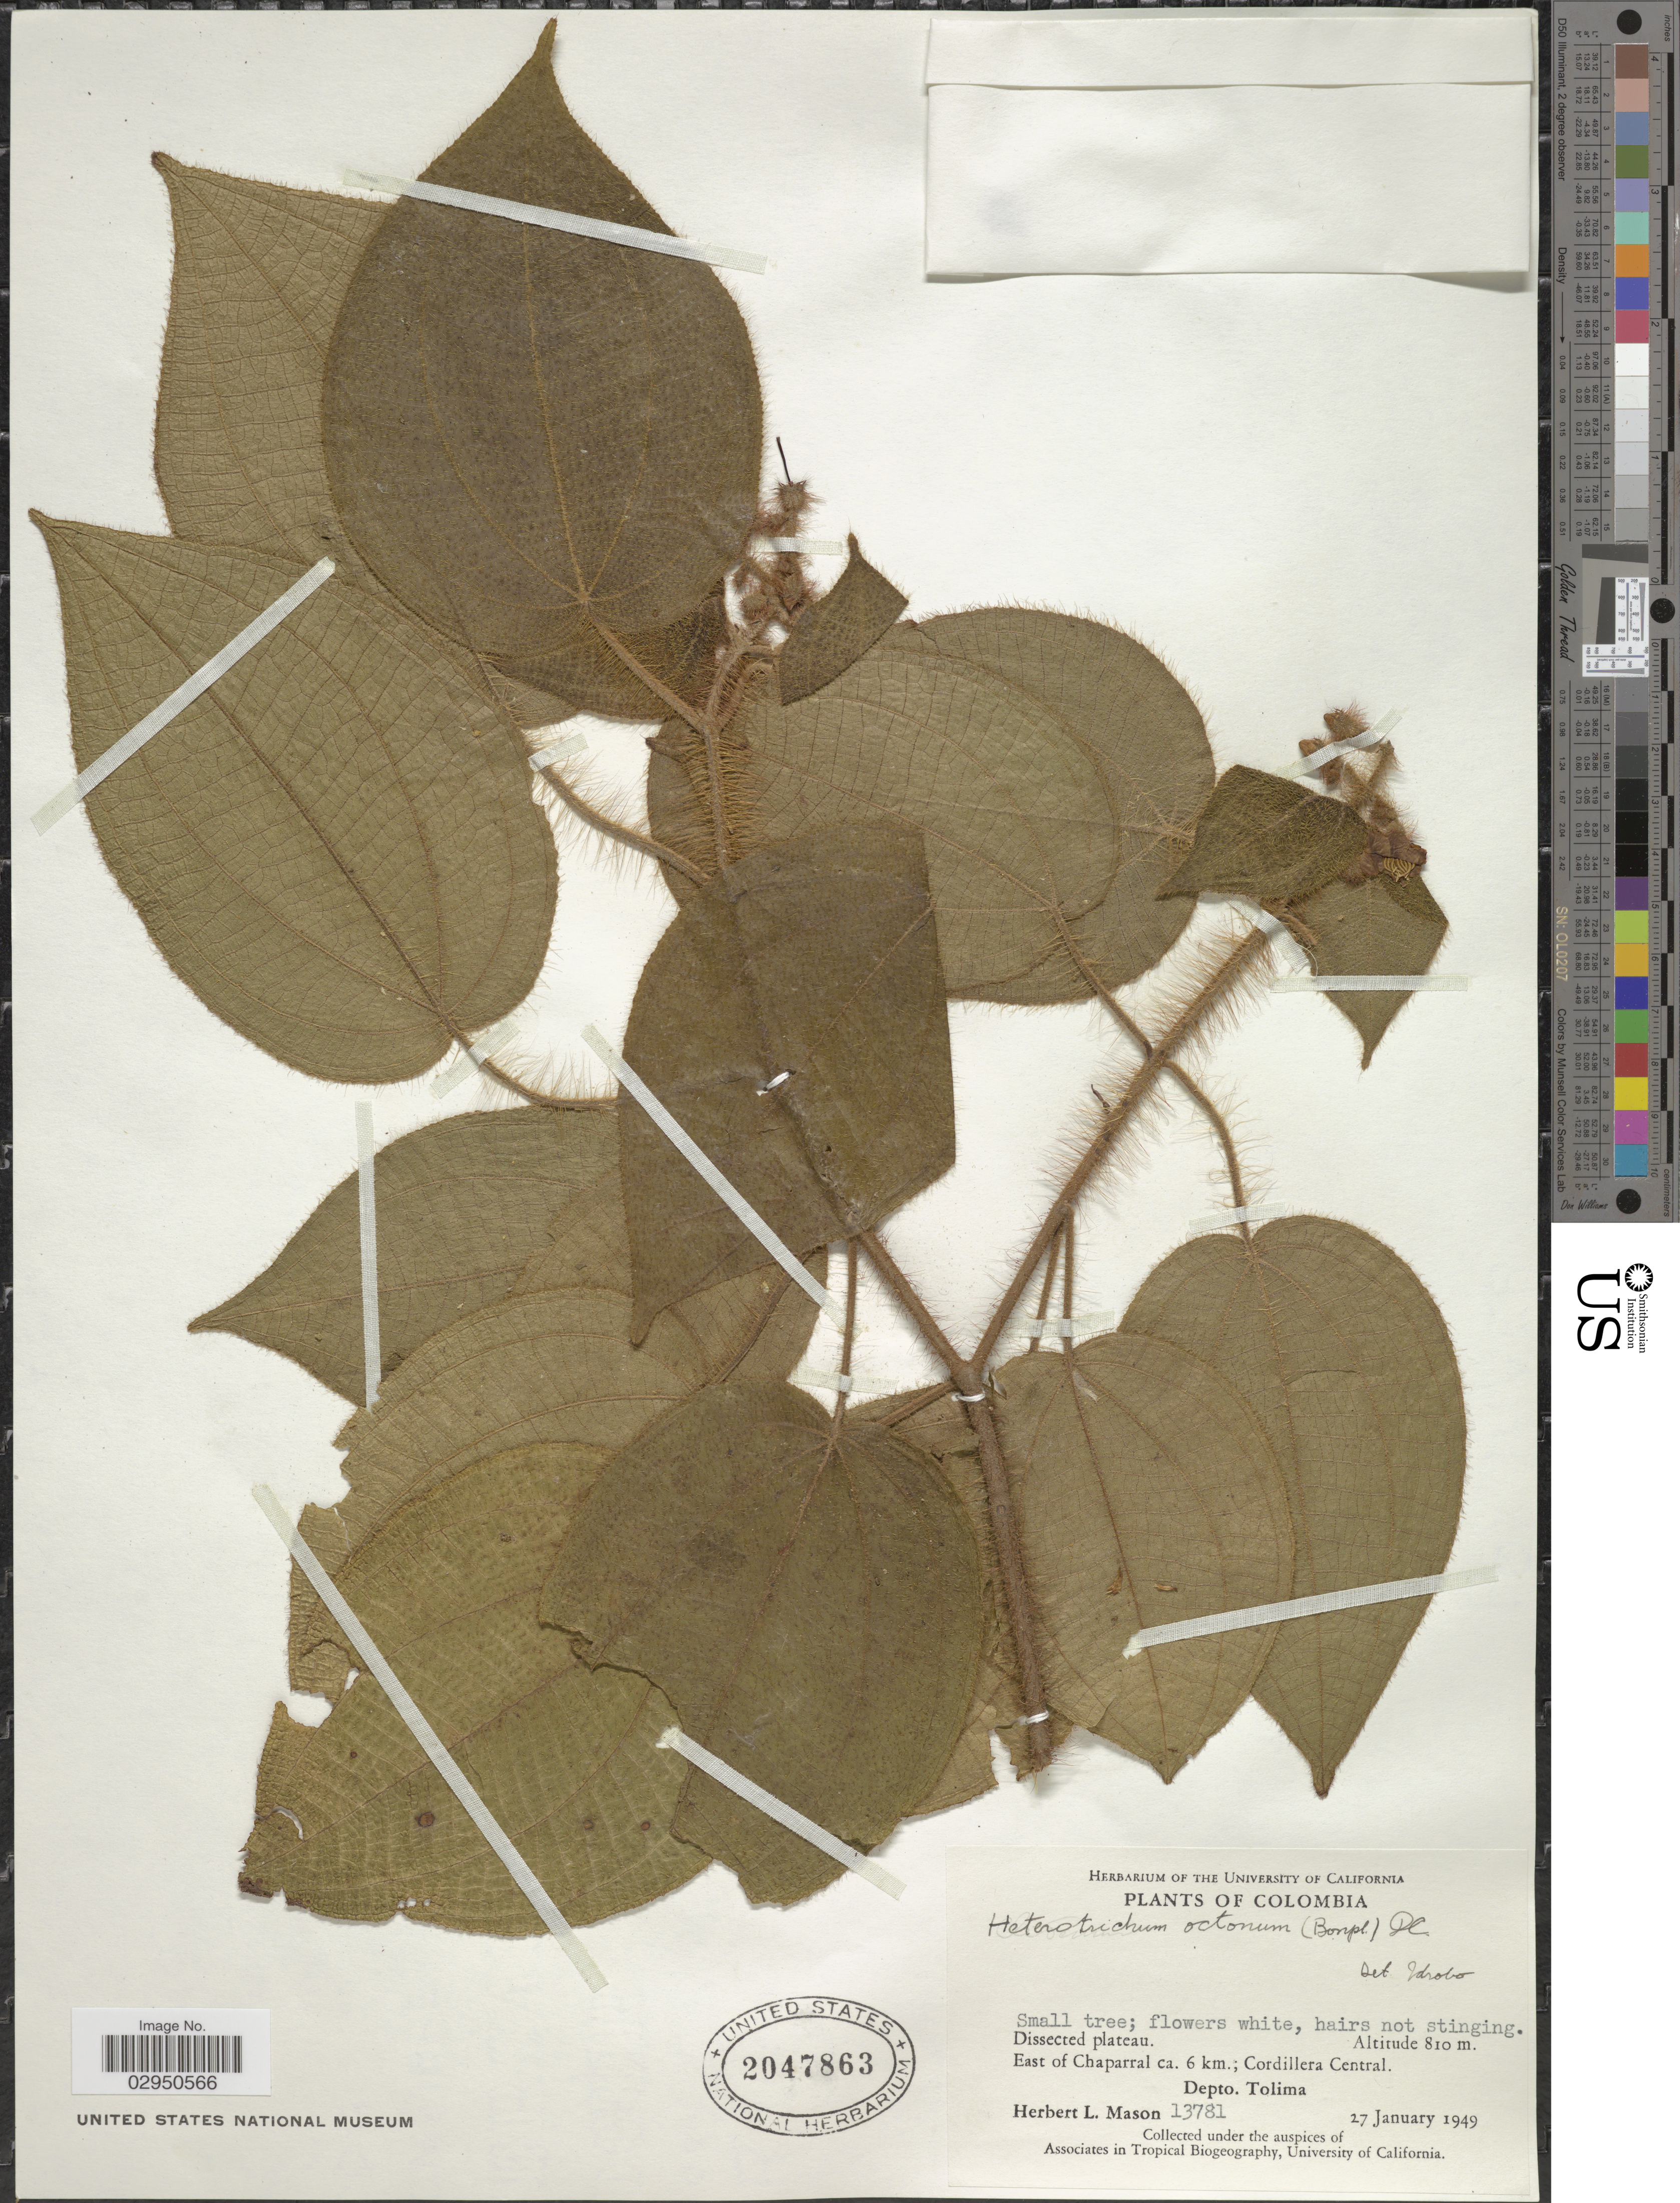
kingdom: Plantae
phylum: Tracheophyta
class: Magnoliopsida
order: Myrtales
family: Melastomataceae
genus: Clidemia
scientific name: Clidemia octona subsp. octona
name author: (Bonpl.) L.O. Williams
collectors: H. L. Mason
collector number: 13781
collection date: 1949-01-27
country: Colombia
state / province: Tolima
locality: East of Chaparral ca. 6 km.; Cordillera Central. Depto. Tolima.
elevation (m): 810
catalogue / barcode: US 2047863